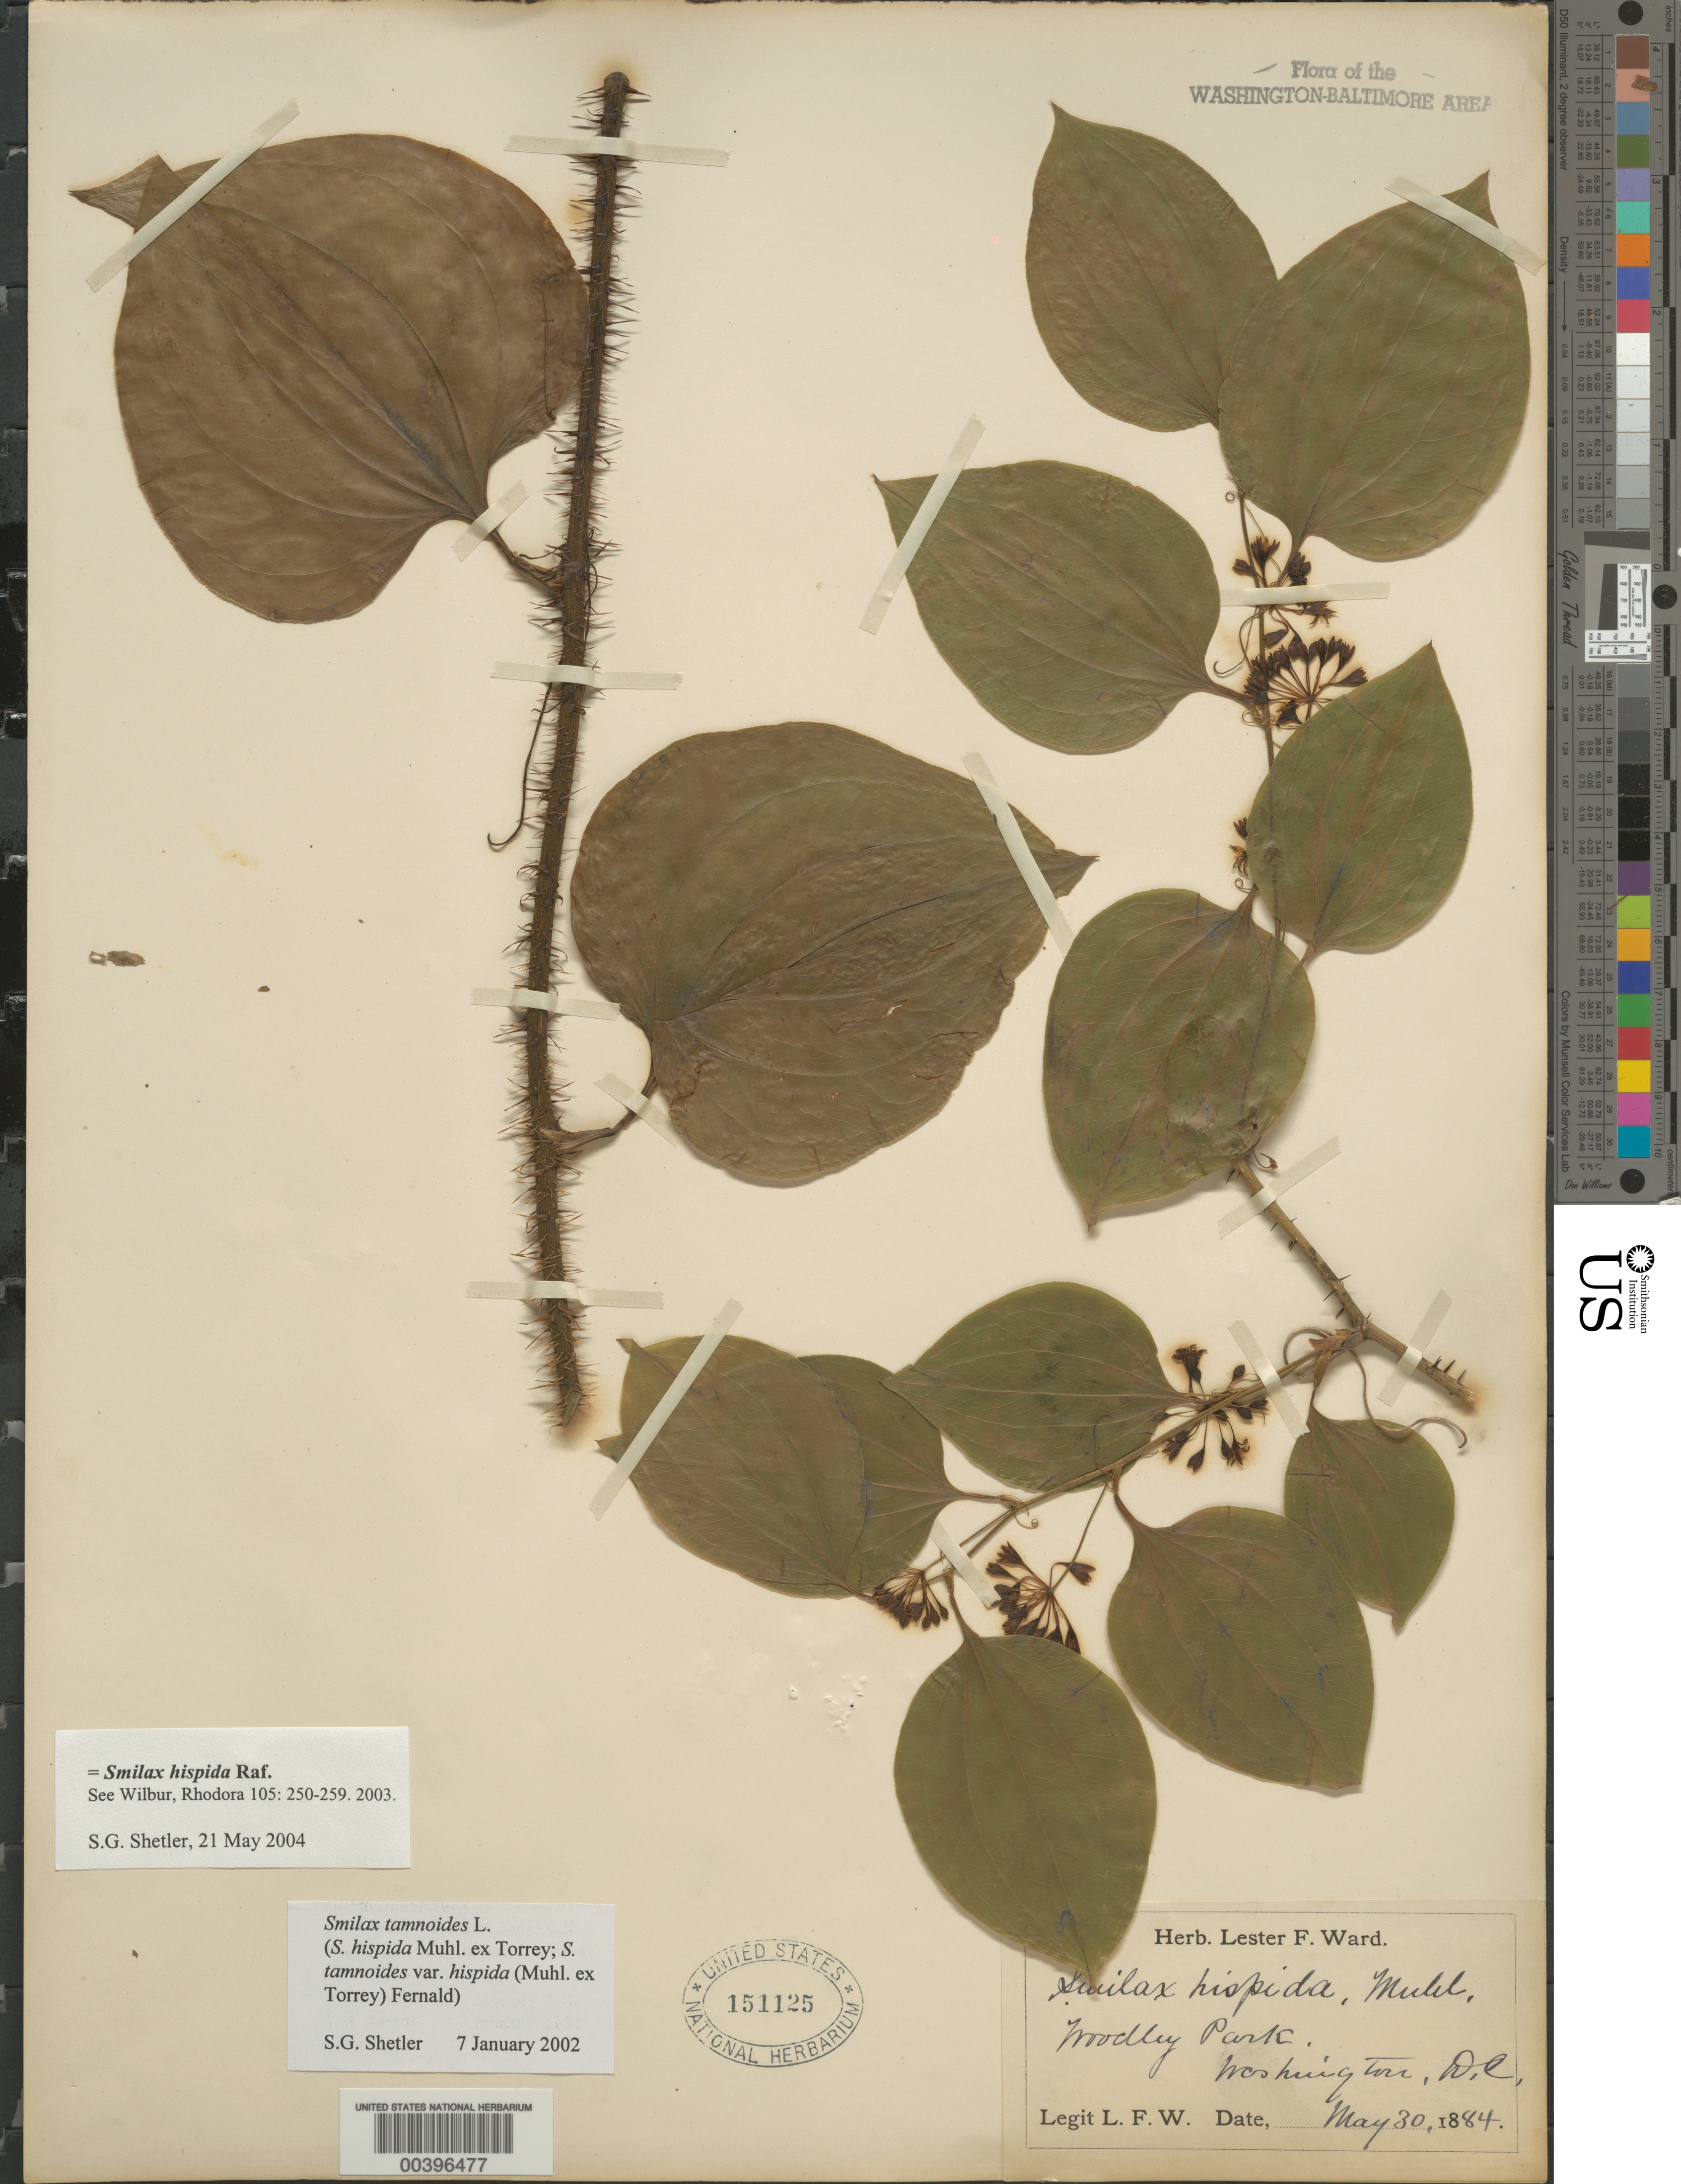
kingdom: Plantae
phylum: Tracheophyta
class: Liliopsida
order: Liliales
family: Smilacaceae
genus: Smilax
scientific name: Smilax hispida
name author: Raf.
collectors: L. F. Ward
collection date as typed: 30 May 1884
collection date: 1884-05-30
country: United States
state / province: District of Columbia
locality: Woodley Park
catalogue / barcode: US 151125